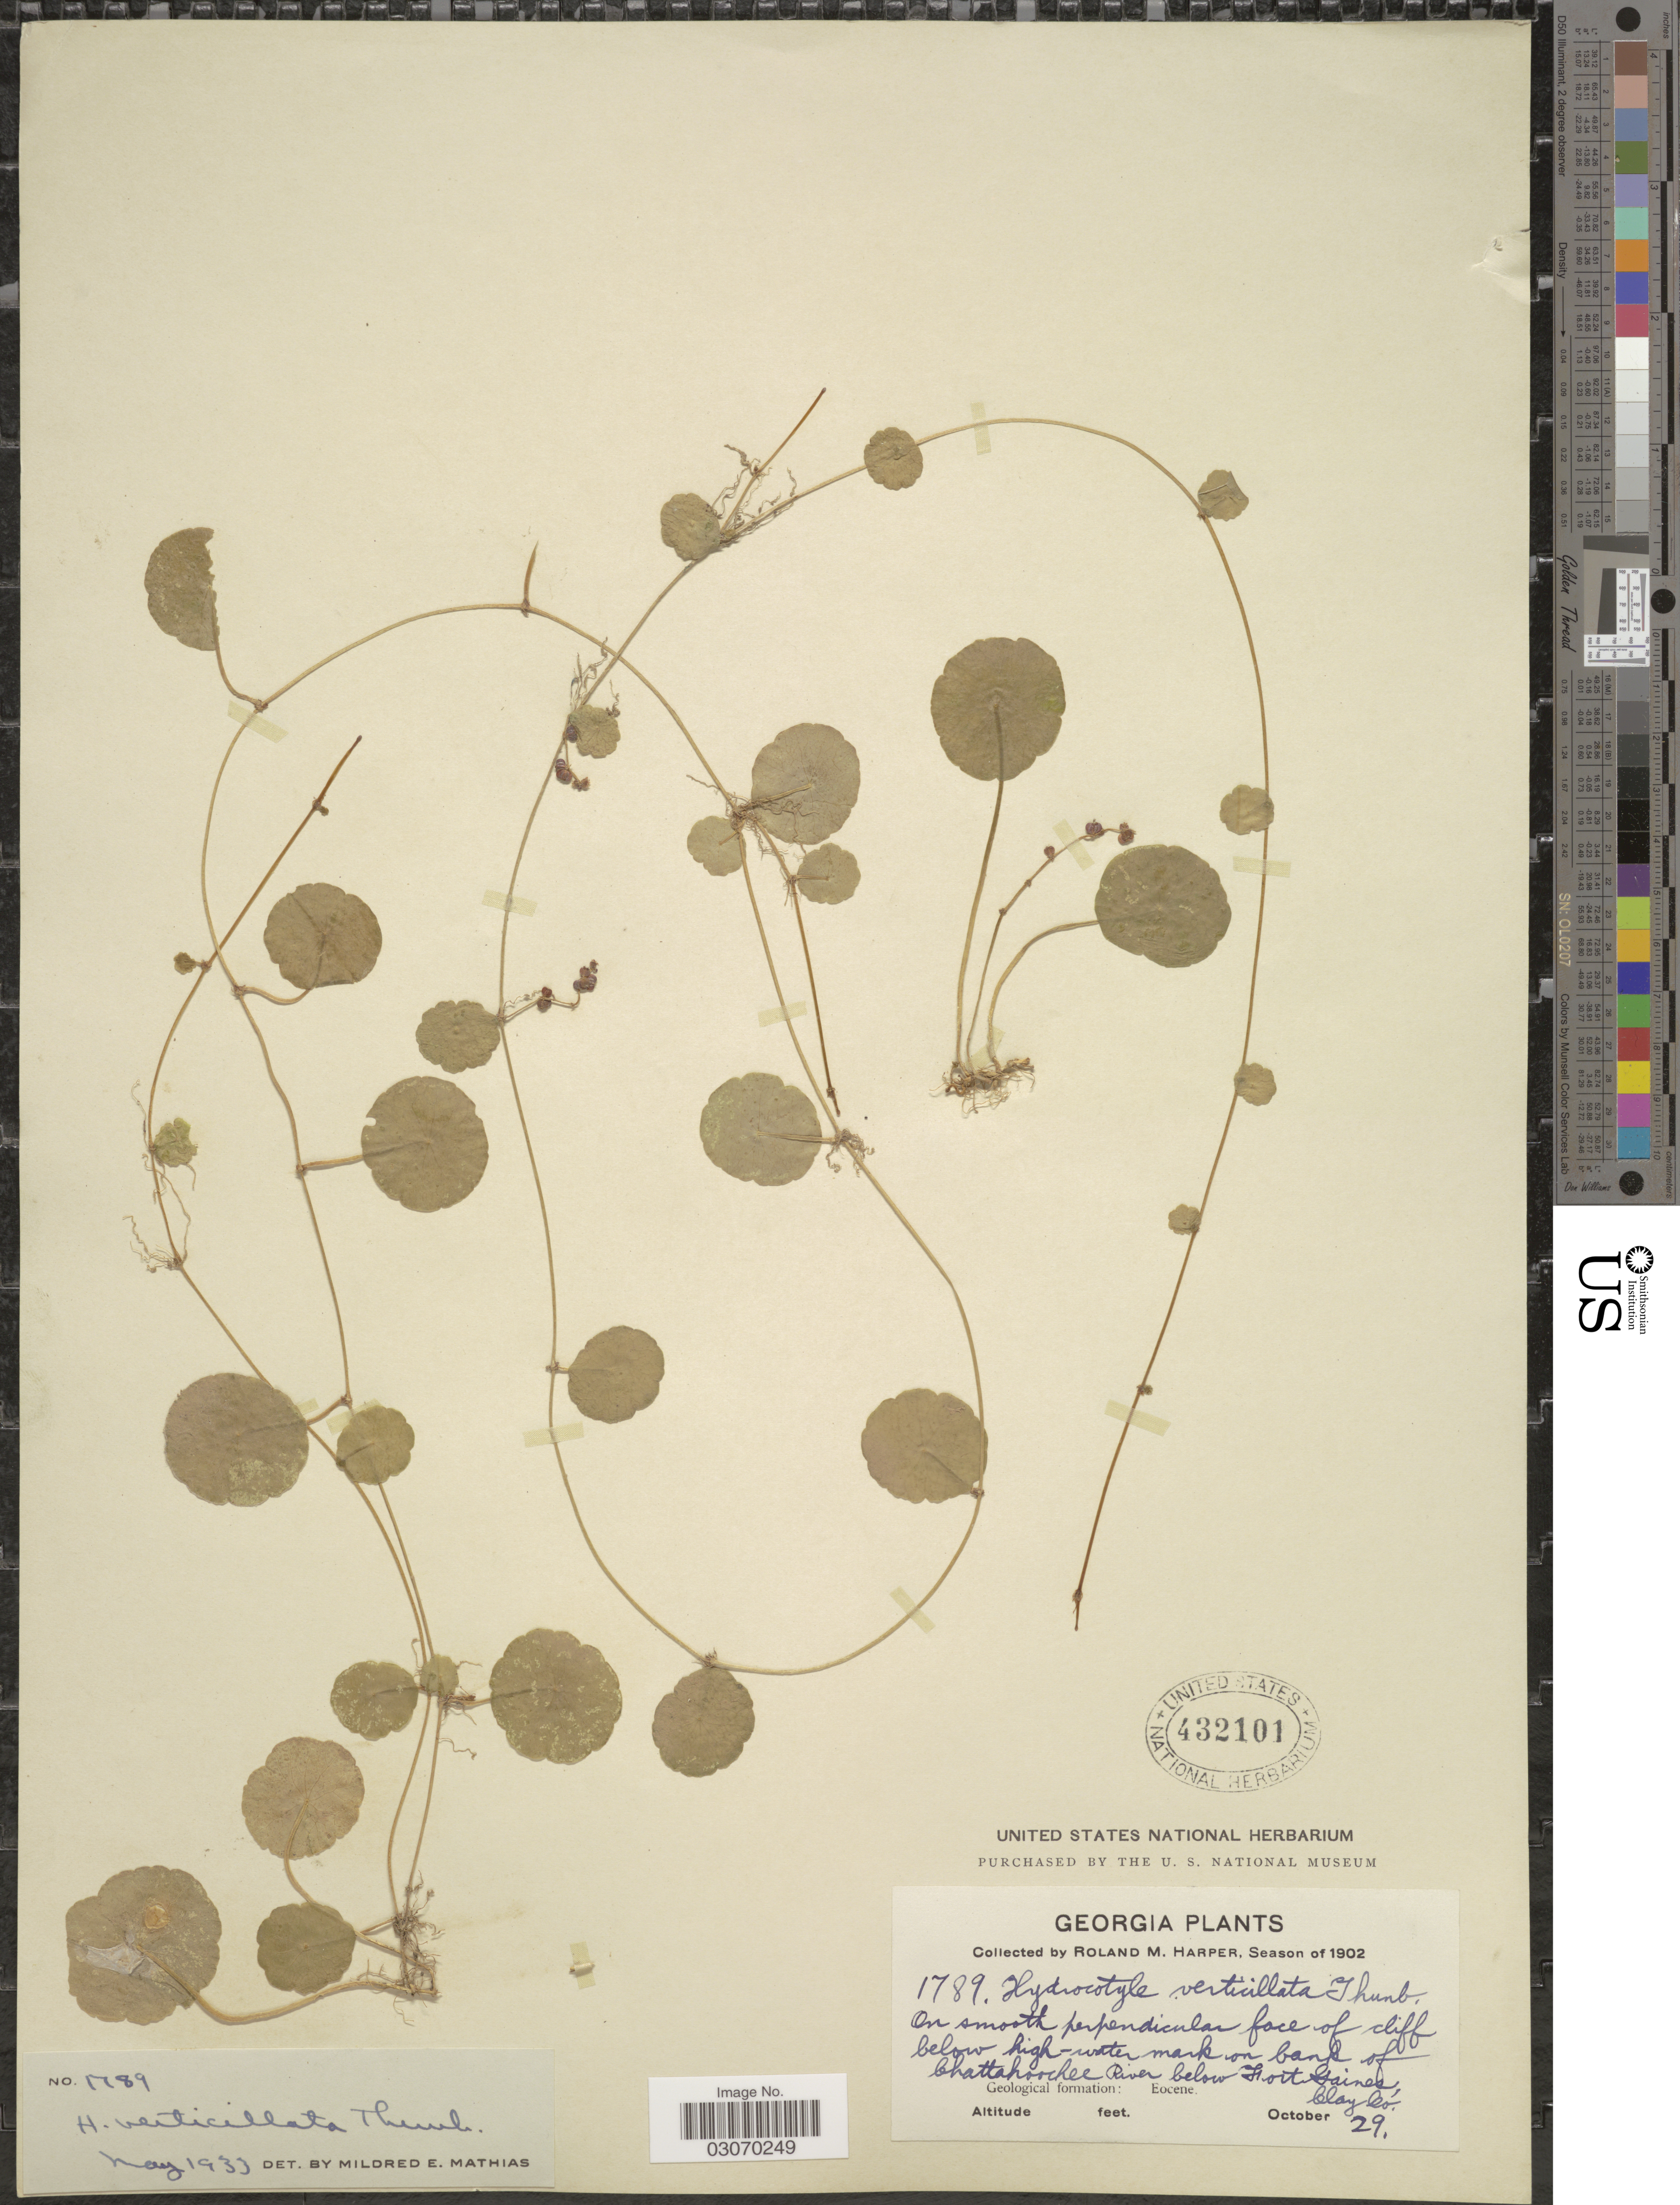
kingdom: Plantae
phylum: Tracheophyta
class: Magnoliopsida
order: Apiales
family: Araliaceae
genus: Hydrocotyle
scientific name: Hydrocotyle verticillata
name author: Thunb.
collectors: R. M. Harper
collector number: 1789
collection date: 1902-10-29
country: United States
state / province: Georgia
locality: Below high-water mark on bank of Chattahoochee River below Fort Gaines, Clay Co. Geological formation: Eocene.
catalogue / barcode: US 432101